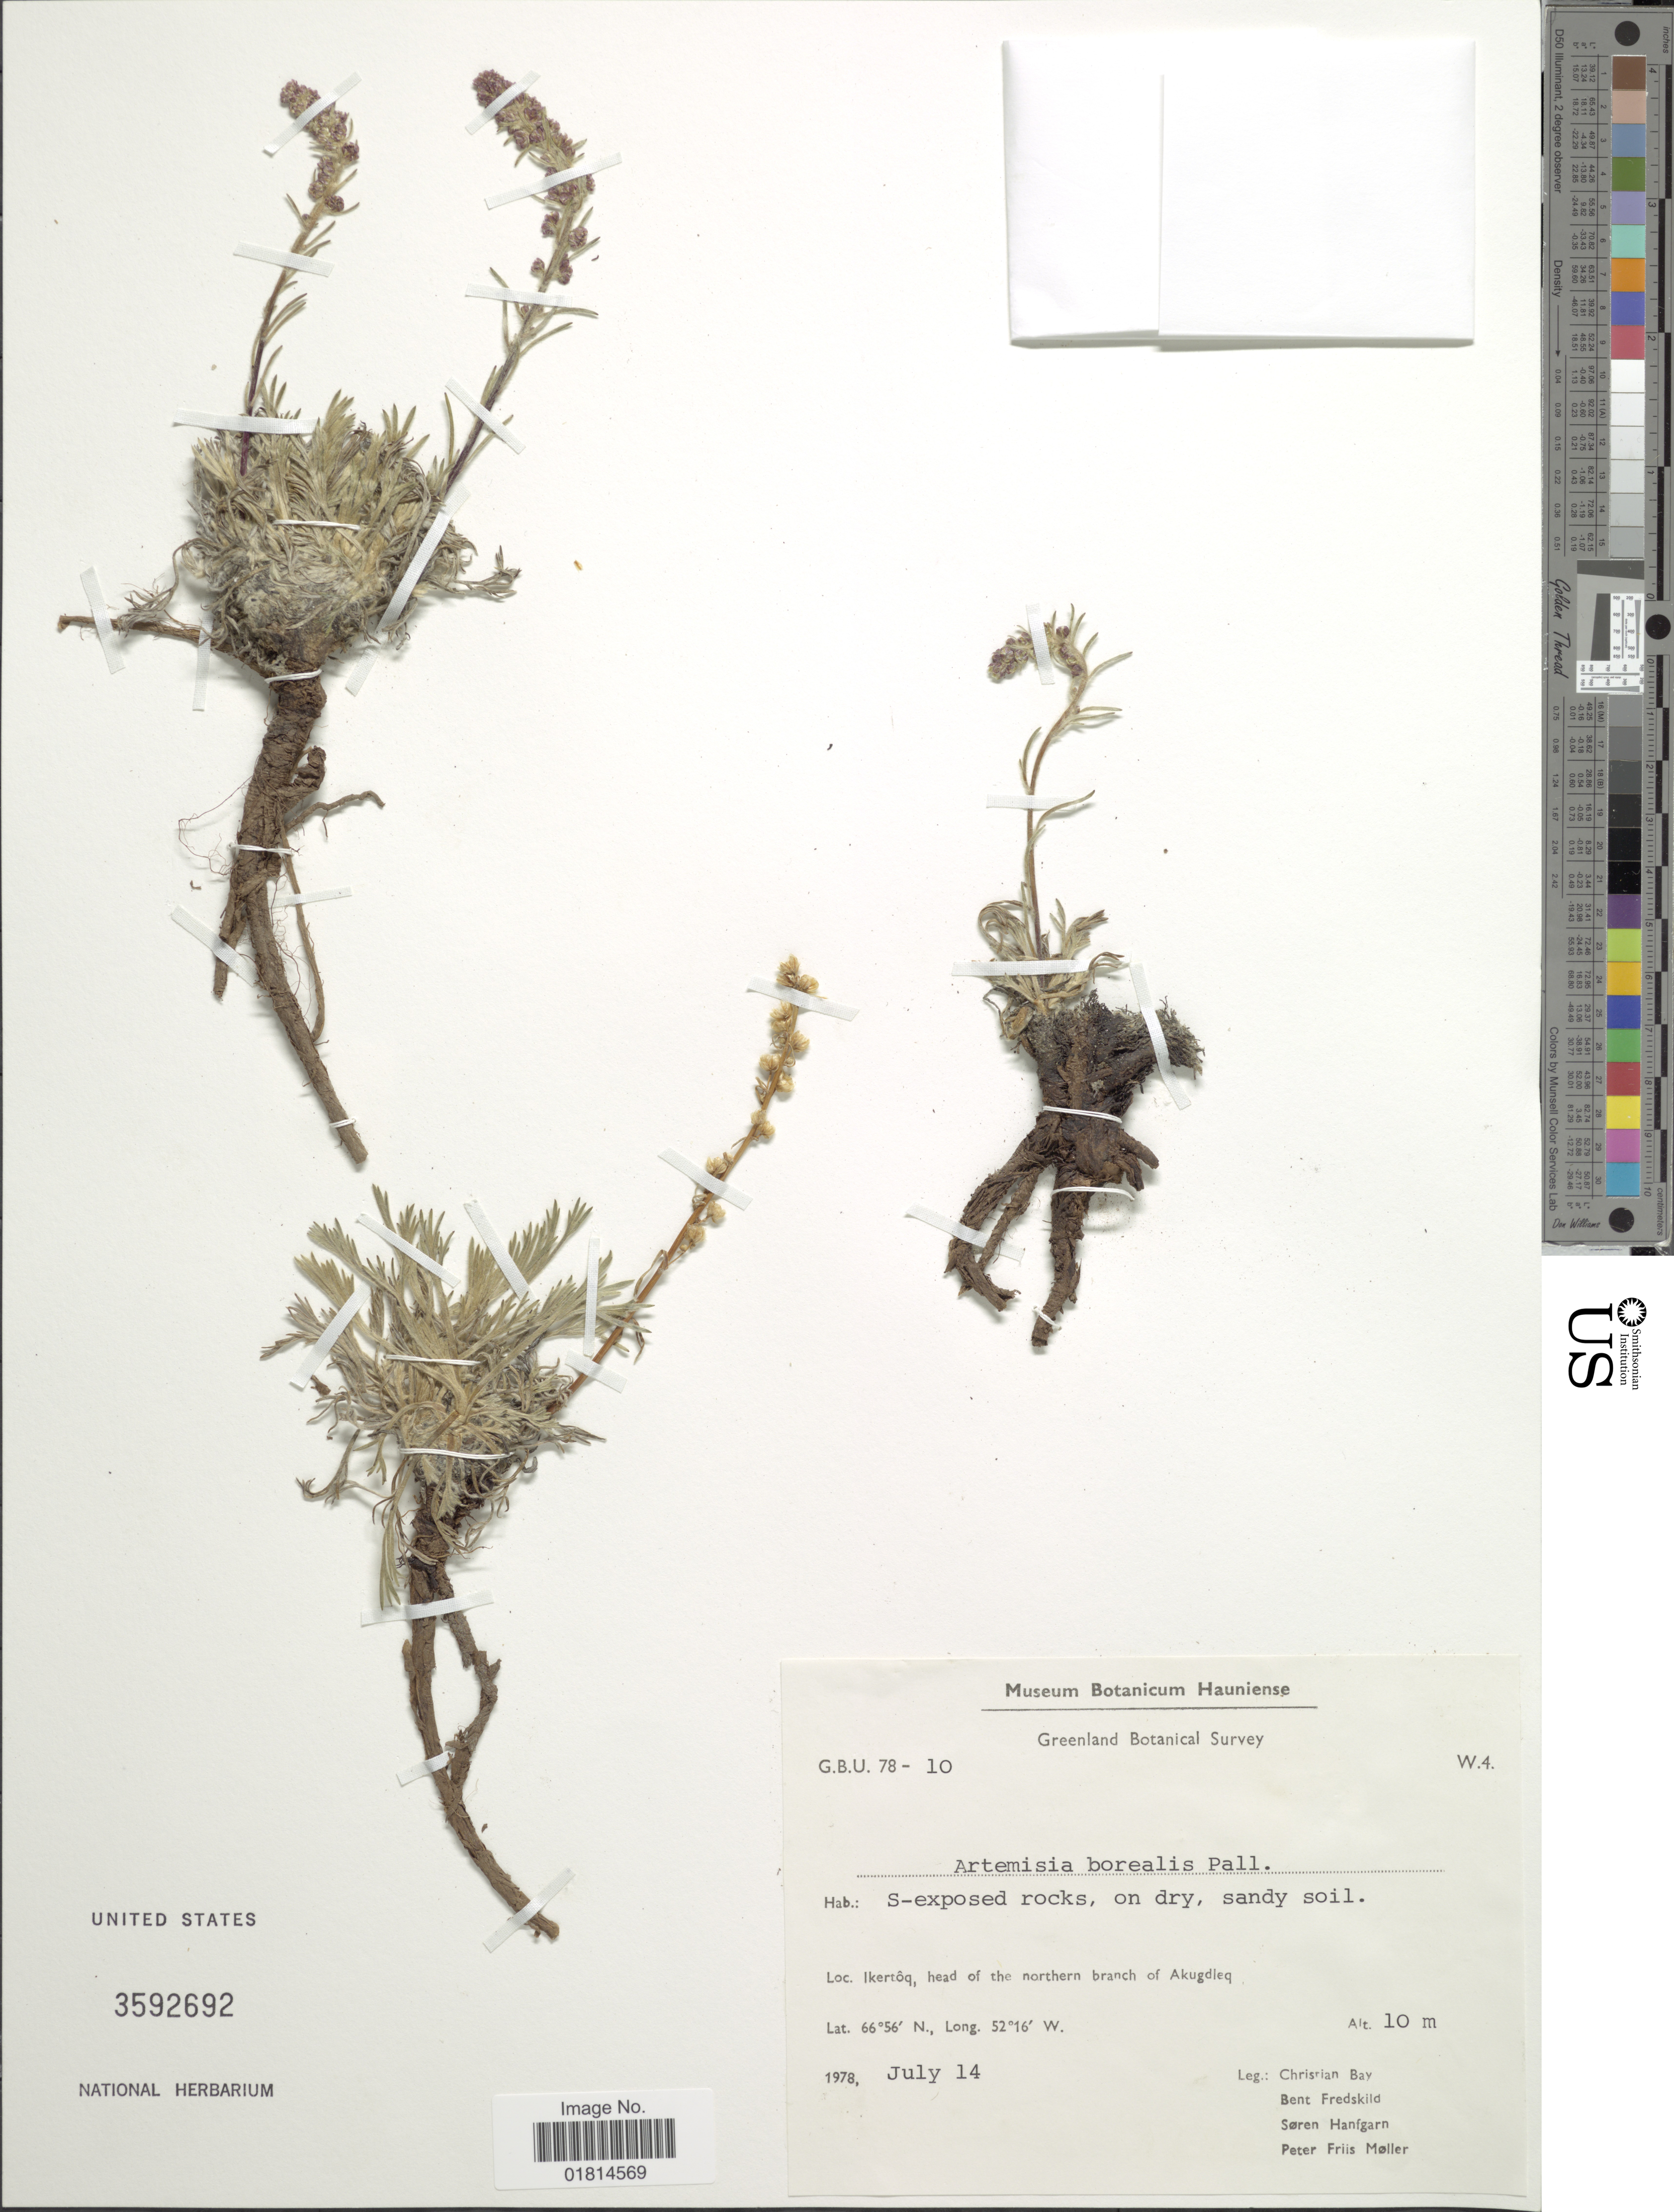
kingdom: Plantae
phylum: Tracheophyta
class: Magnoliopsida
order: Asterales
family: Asteraceae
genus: Artemisia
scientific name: Artemisia borealis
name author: Pall.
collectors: C. Bay, B. Fredskild, S. Hanfgarn & P. Möller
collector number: GBU 78-10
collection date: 1978-07-14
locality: Ikertôq, head of the northern branch of Akugdieq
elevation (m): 10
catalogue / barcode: US 3592692